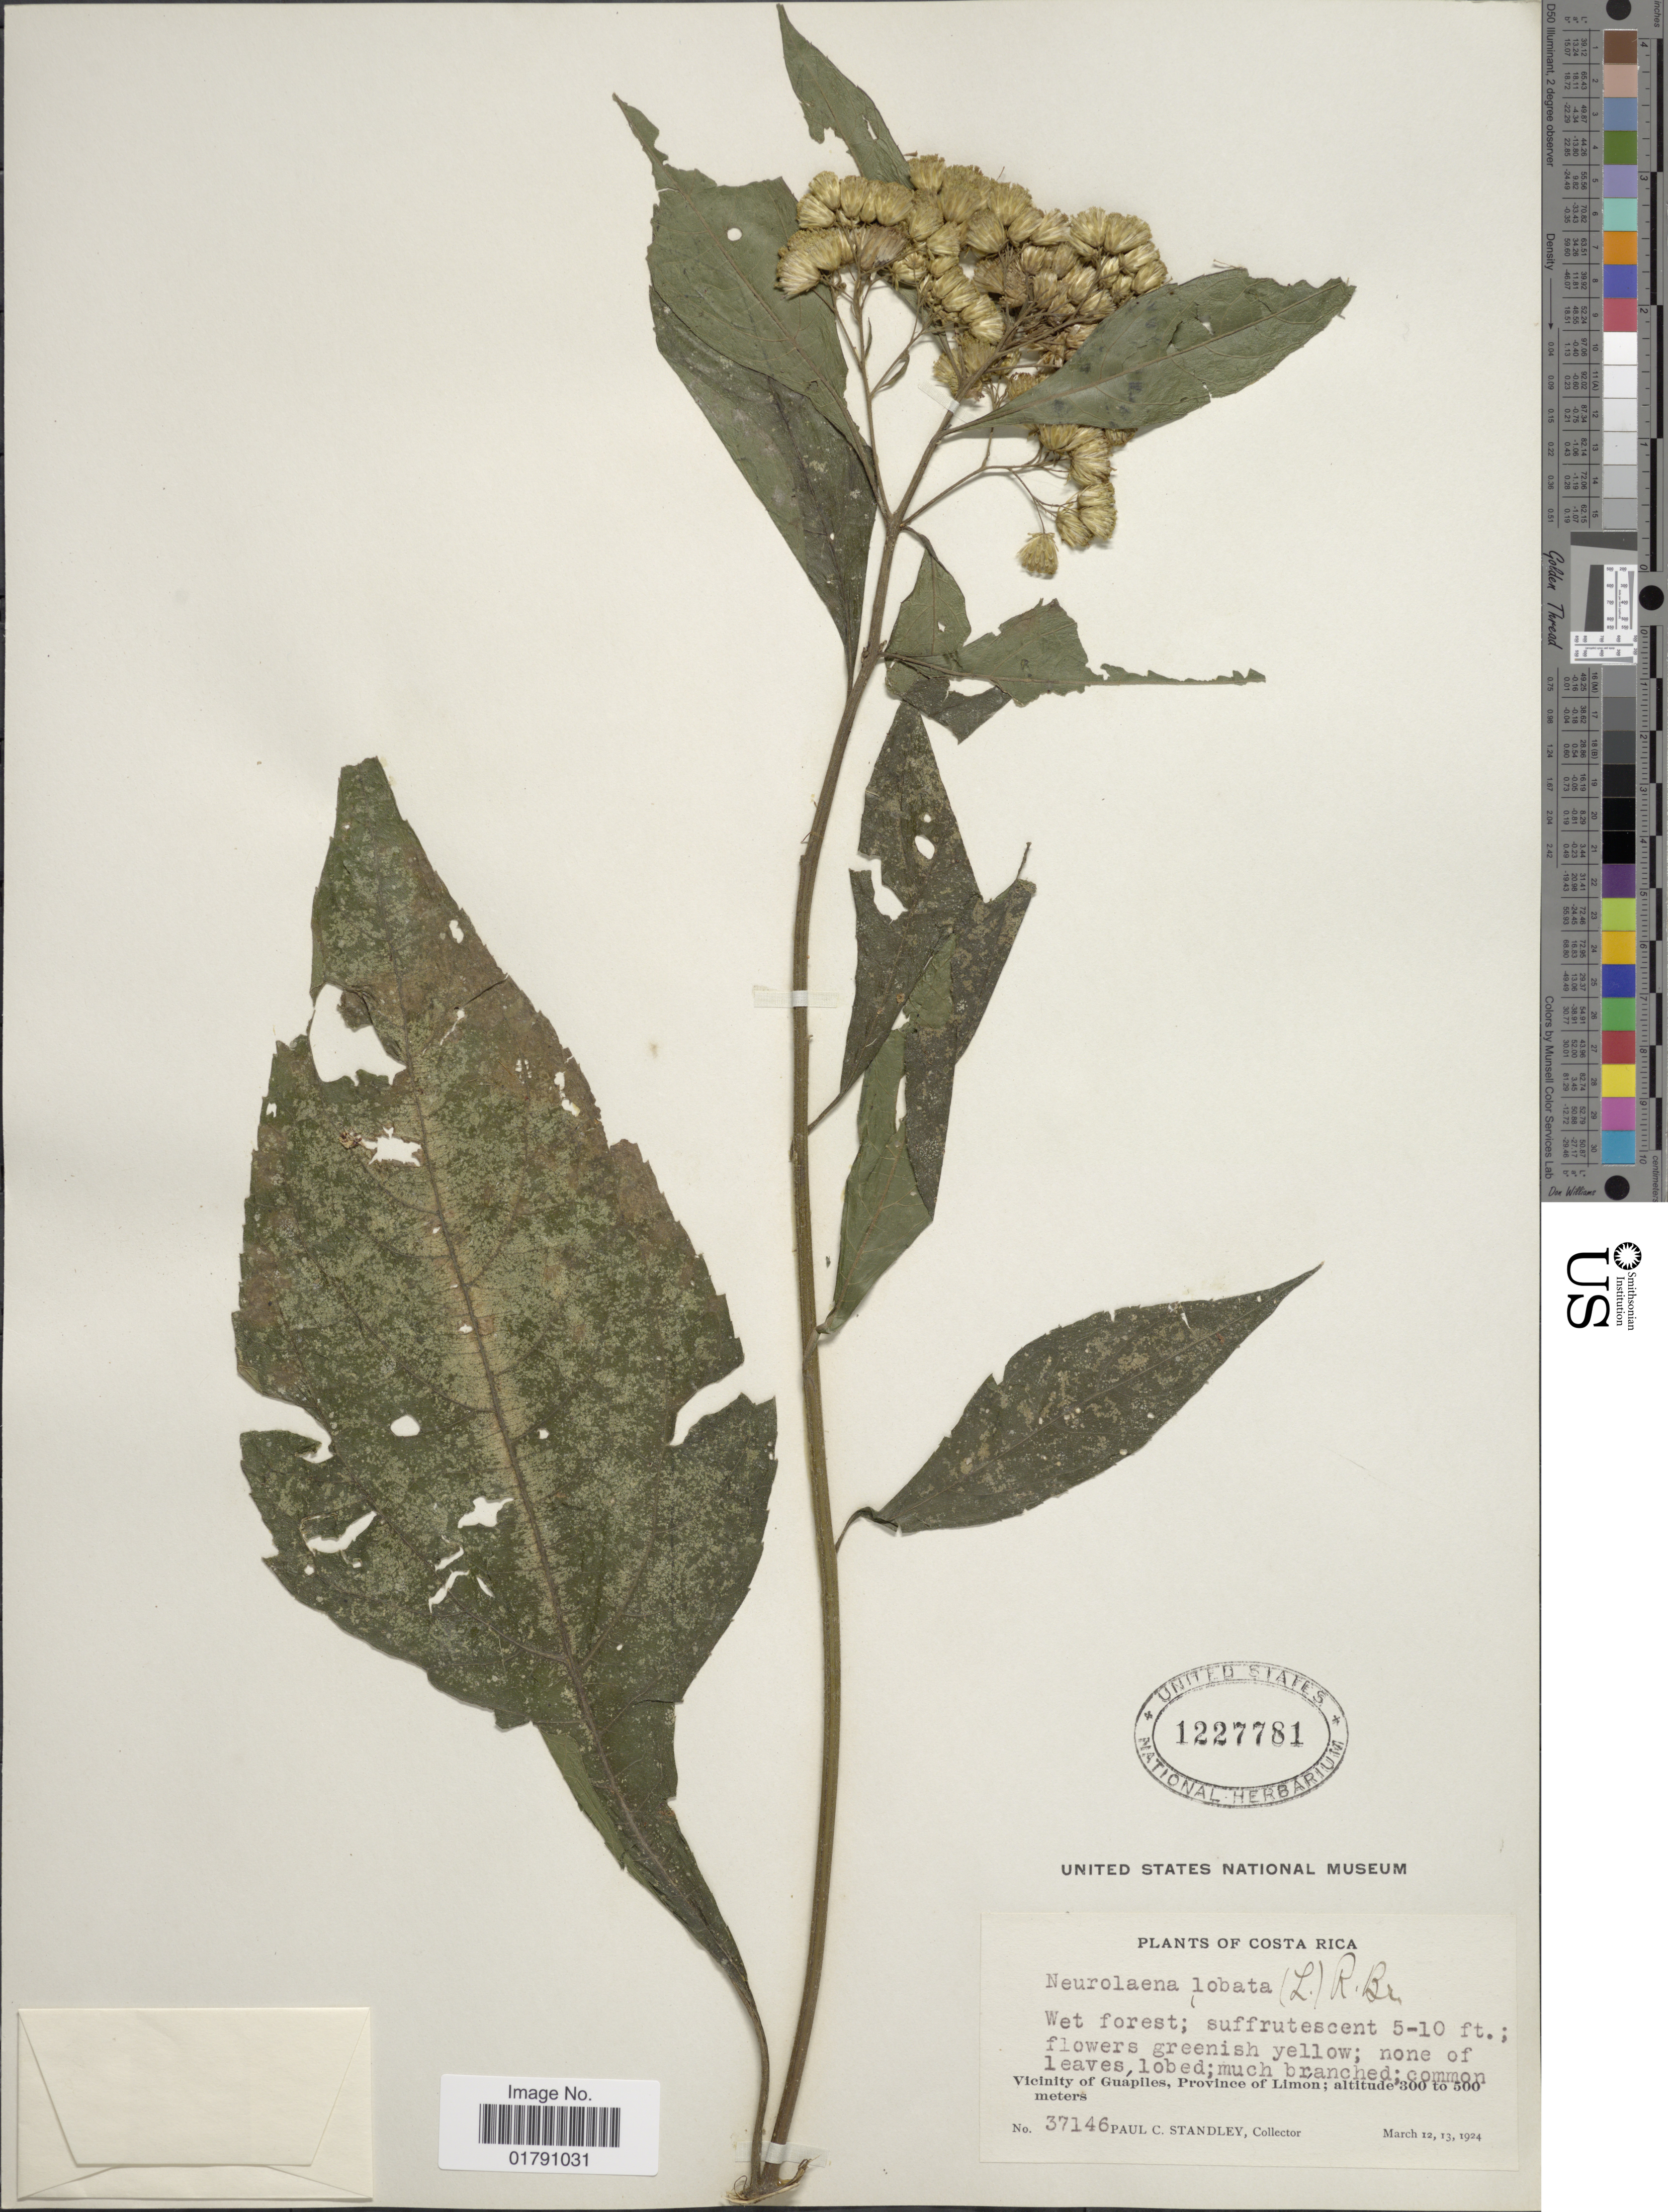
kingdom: Plantae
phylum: Tracheophyta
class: Magnoliopsida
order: Asterales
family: Asteraceae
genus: Neurolaena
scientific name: Neurolaena lobata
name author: (L.) R. Br. ex Cass.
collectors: P. C. Standley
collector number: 37146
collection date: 1924-03-12/1924-03-13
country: Costa Rica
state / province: Limón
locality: Vicinity of Guapiles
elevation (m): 300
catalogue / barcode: US 1227781